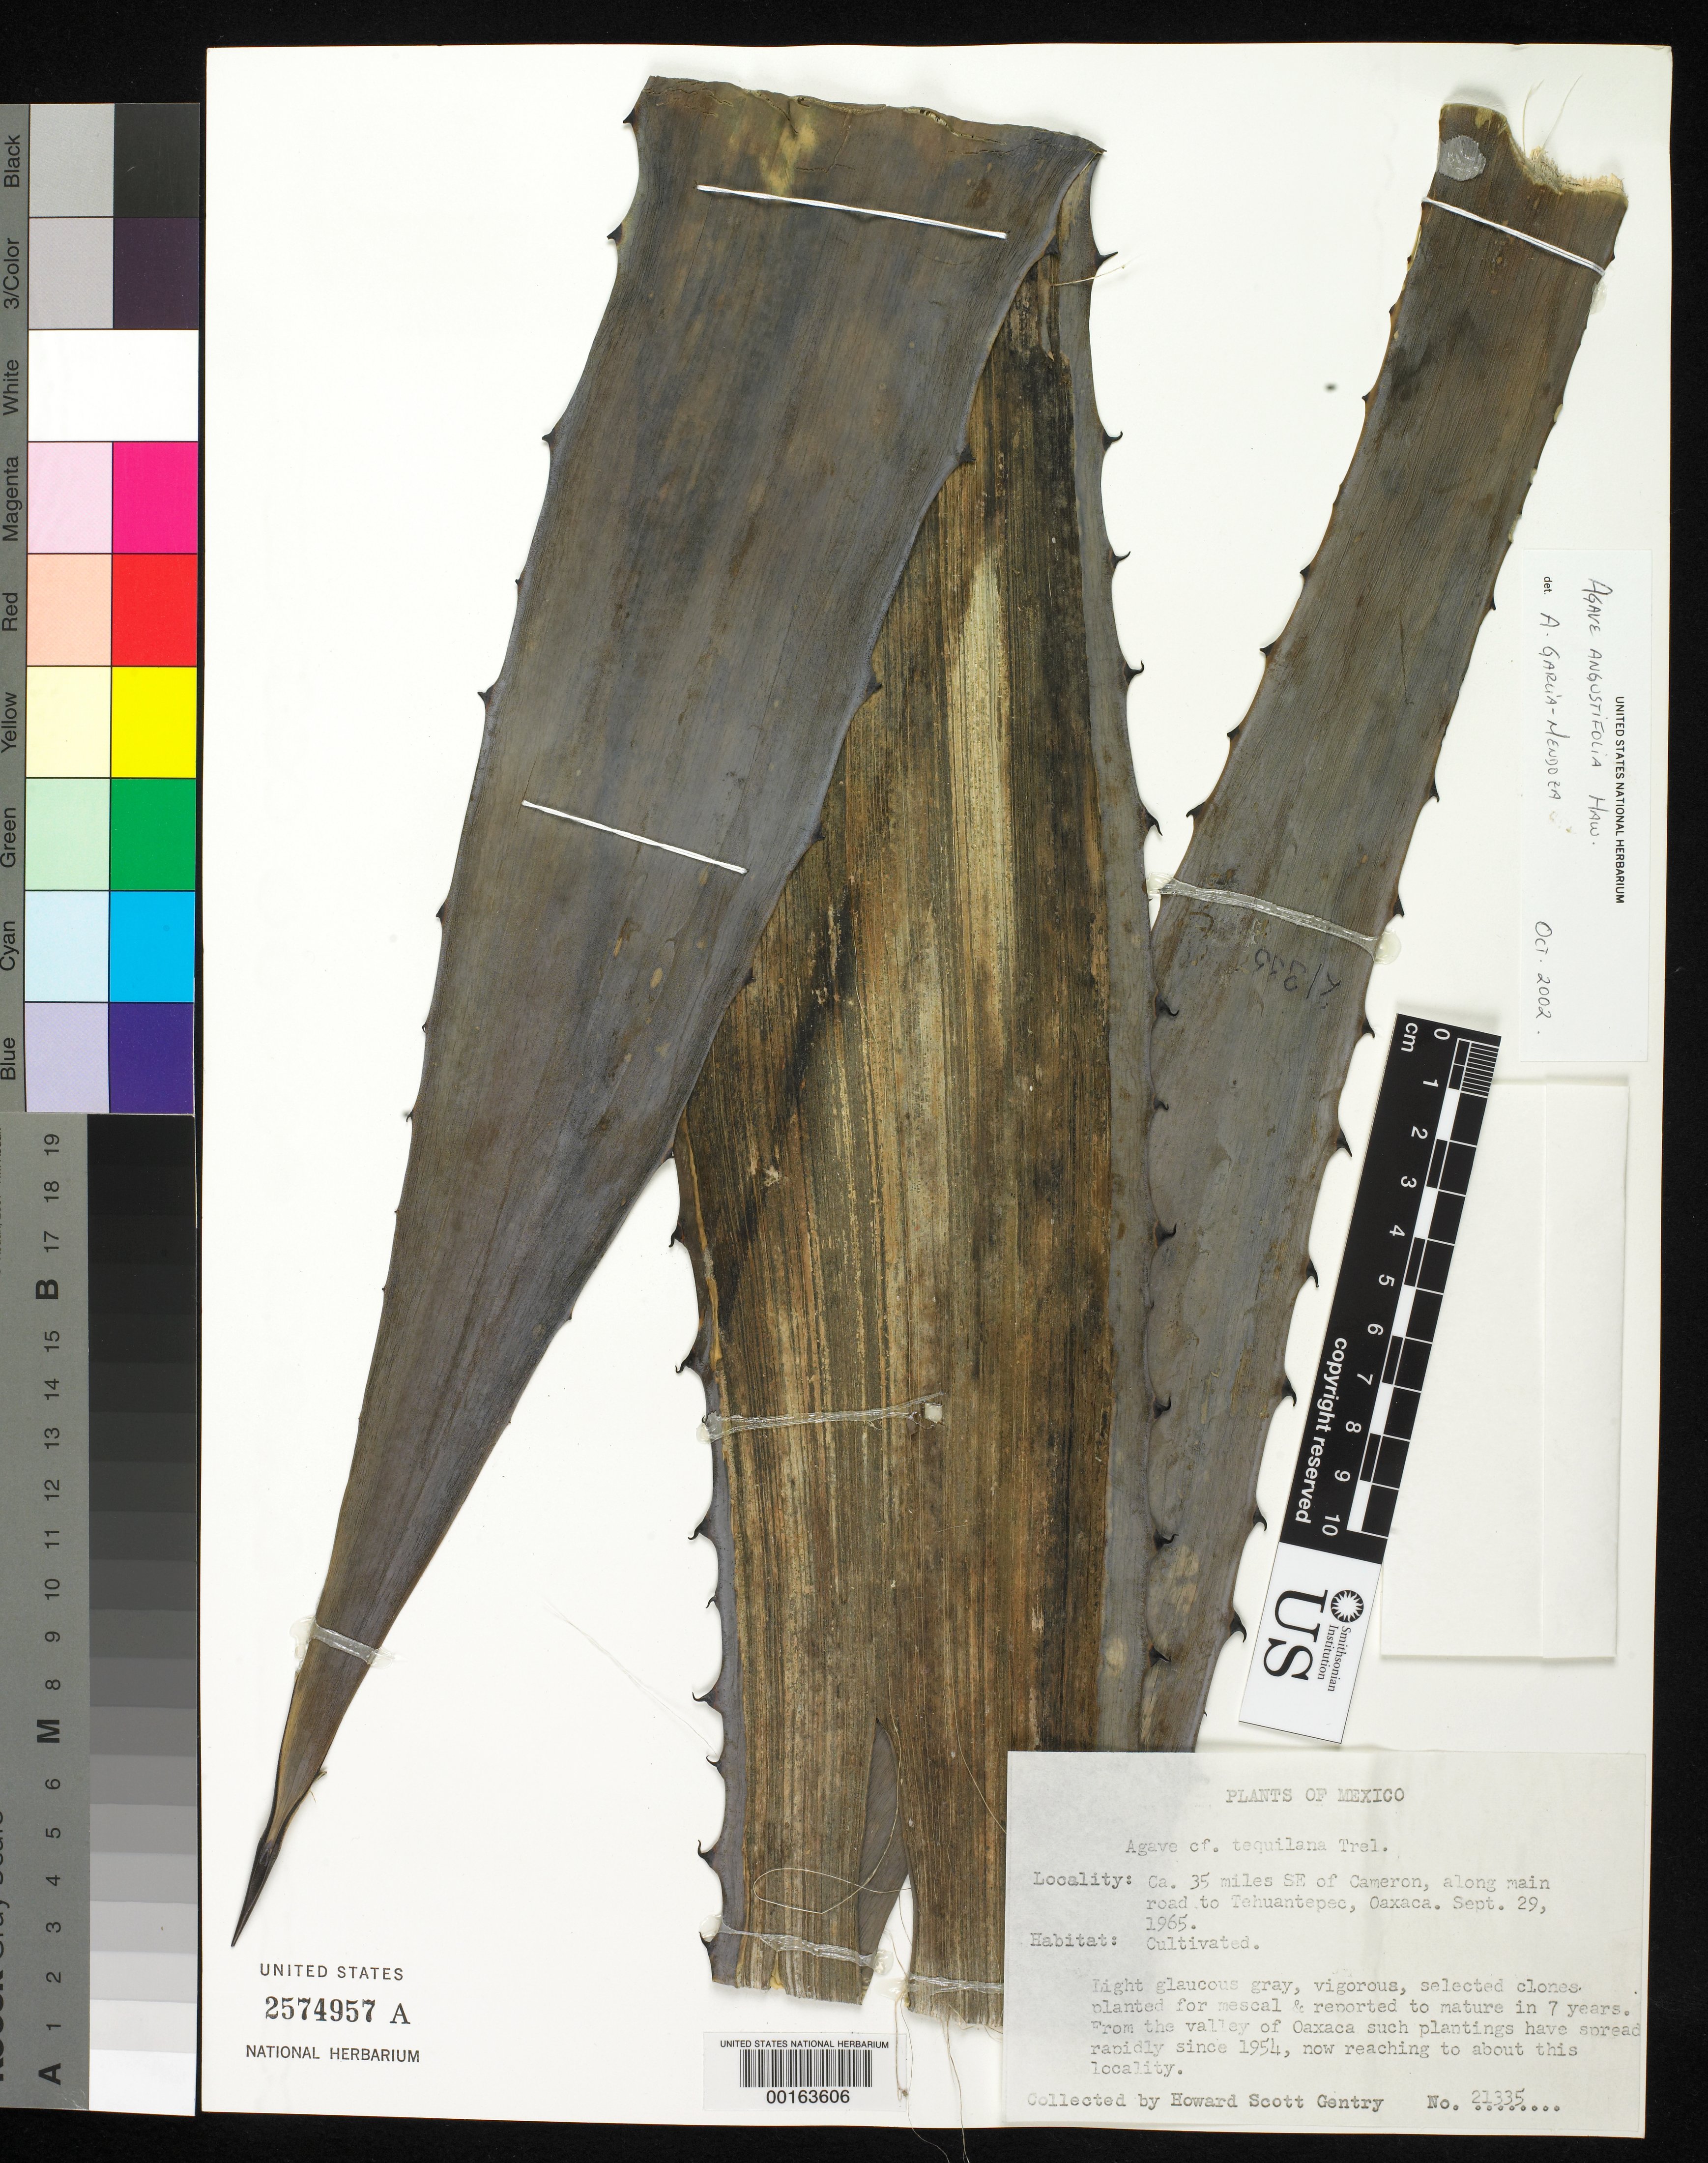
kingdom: Plantae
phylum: Tracheophyta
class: Liliopsida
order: Asparagales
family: Asparagaceae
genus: Agave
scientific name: Agave angustifolia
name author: Haw.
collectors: H. S. Gentry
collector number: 21335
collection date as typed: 29 Sep 1965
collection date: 1965-09-29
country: Mexico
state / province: Oaxaca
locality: Ca 35 mi SE of cameron, along main road to Tehuantepec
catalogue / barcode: US 2574957A